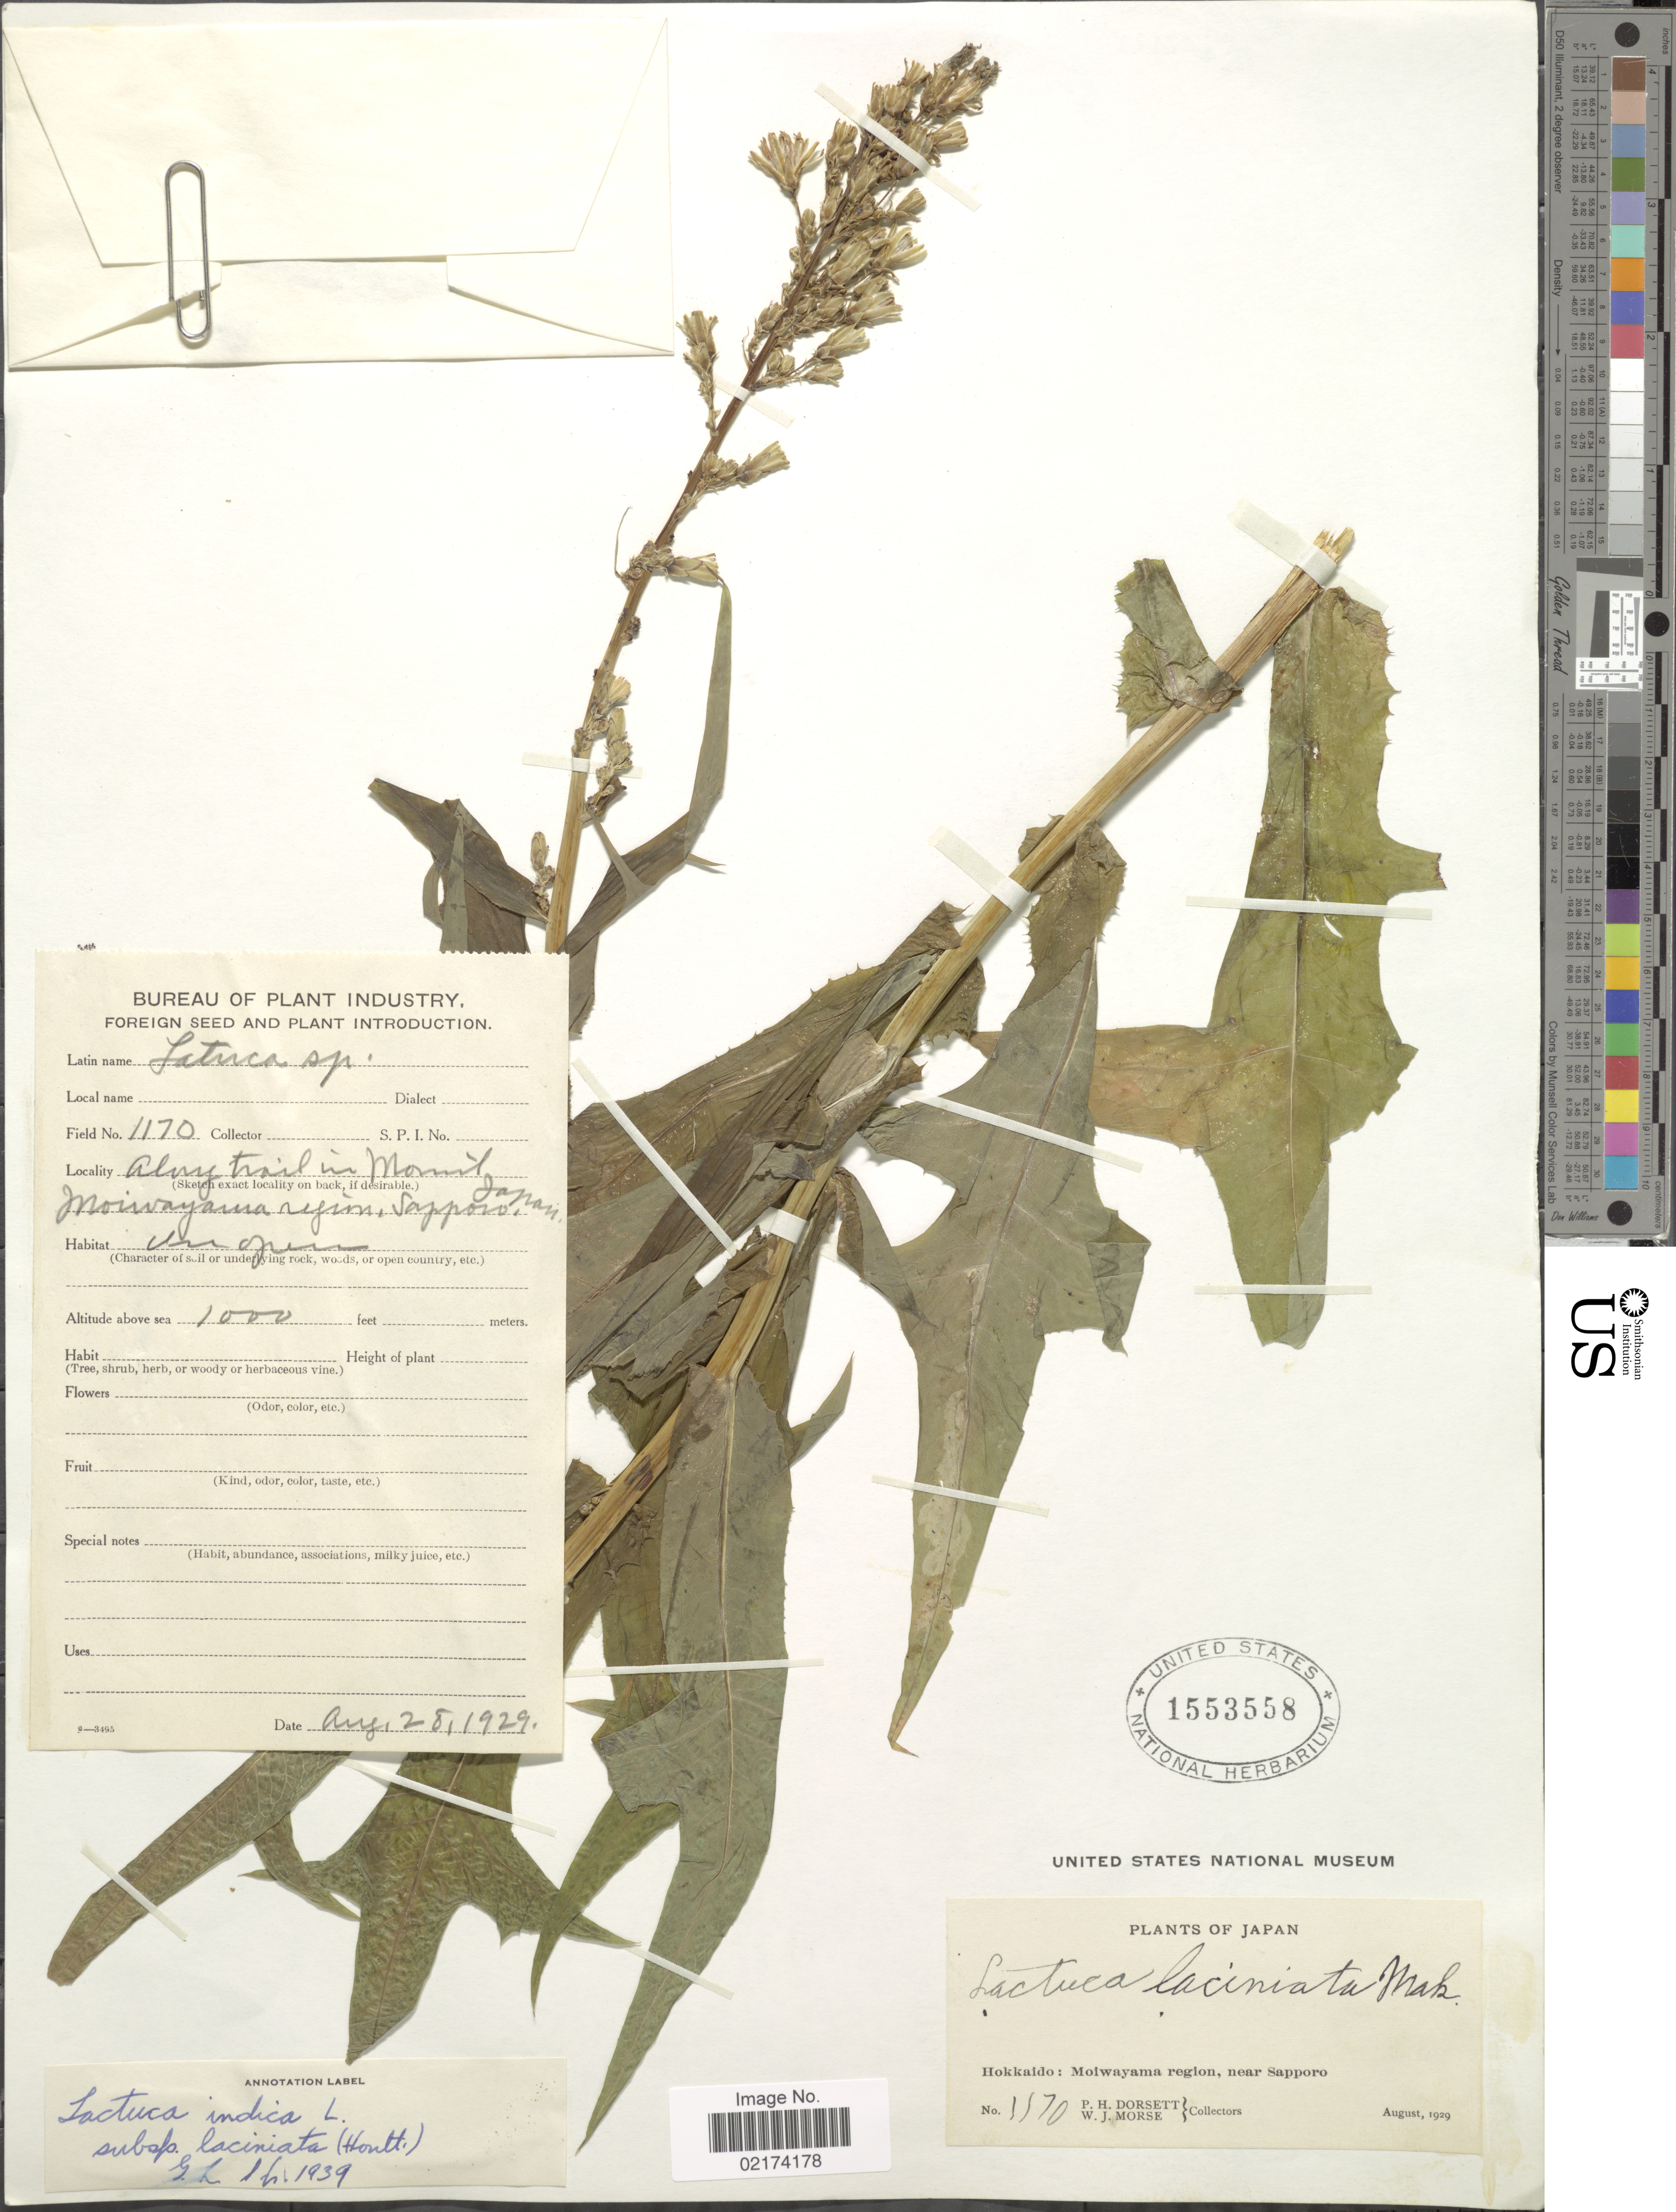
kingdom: Plantae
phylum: Tracheophyta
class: Magnoliopsida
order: Asterales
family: Asteraceae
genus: Lactuca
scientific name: Lactuca indica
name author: L.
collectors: P. H. Dorsett & W. J. Morse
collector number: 1170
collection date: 1929-08-28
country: Japan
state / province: Hokkaidō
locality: Moiwayama region, near Sapporo, along trail in Mount Moiwayama region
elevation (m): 305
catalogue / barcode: US 1553558